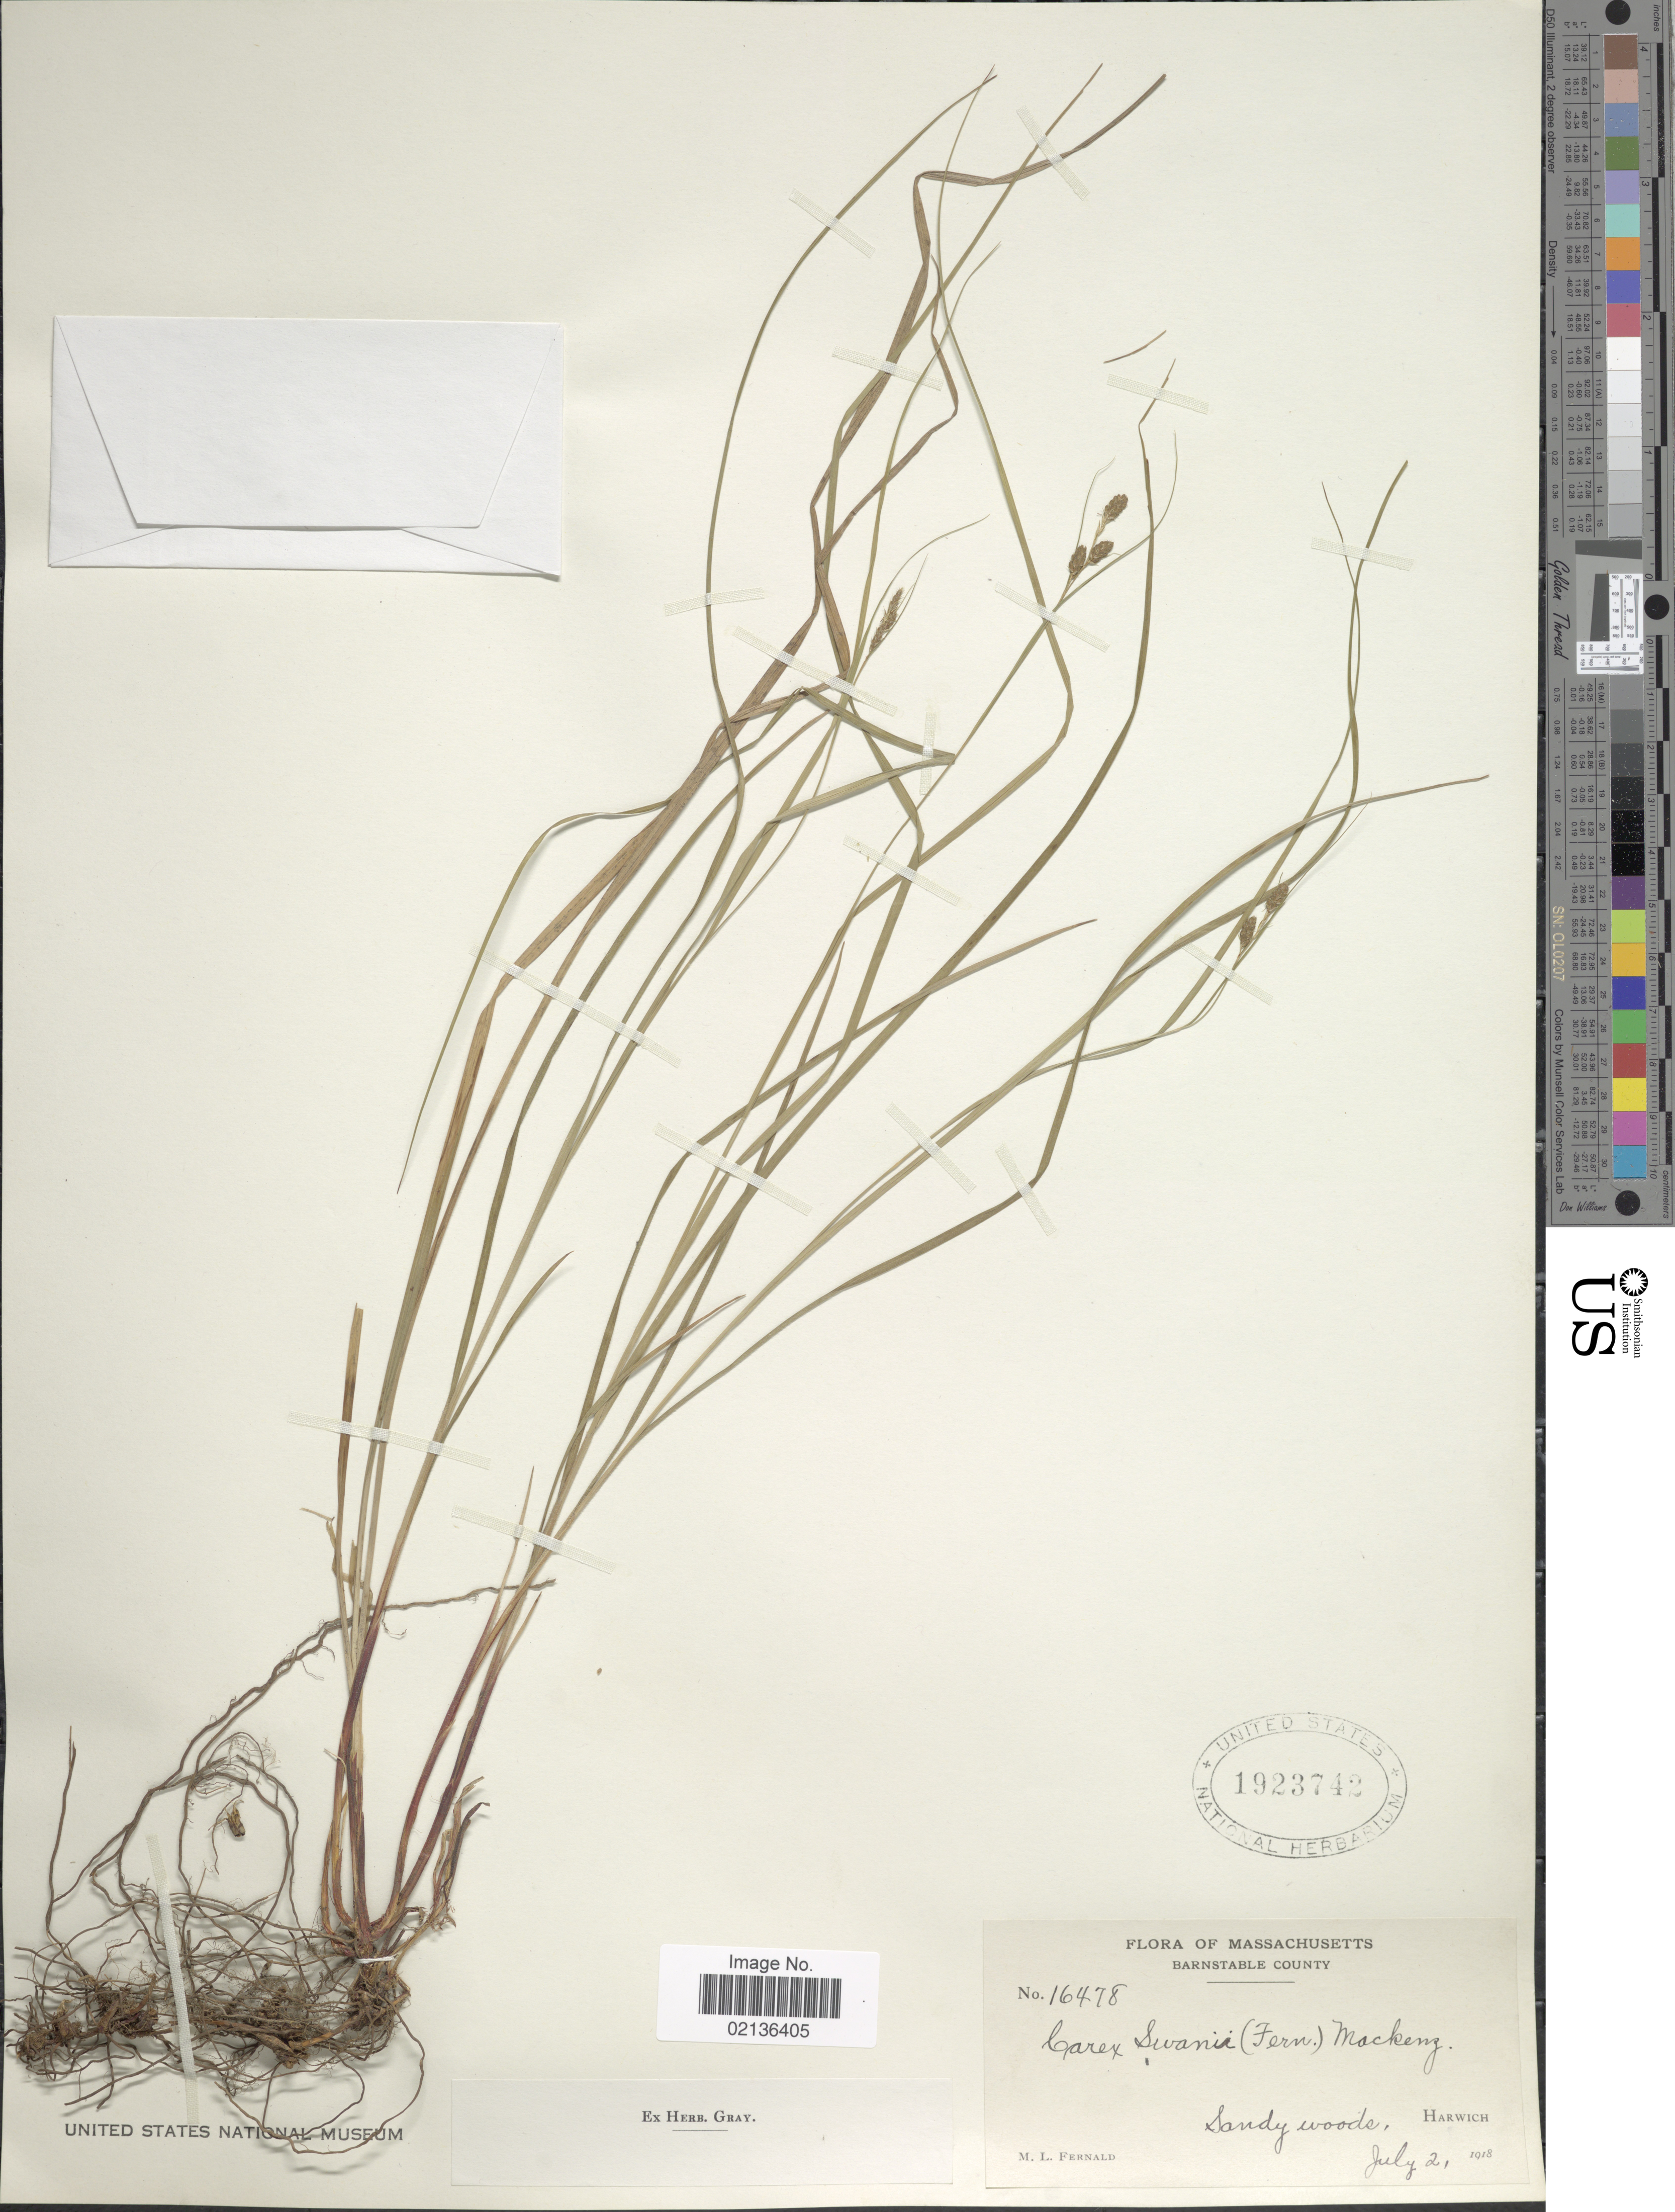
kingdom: Plantae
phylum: Tracheophyta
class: Liliopsida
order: Poales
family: Cyperaceae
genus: Carex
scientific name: Carex swanii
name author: (Fernald) Mack.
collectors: M. L. Fernald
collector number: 16478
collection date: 1918-07-02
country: United States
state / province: Massachusetts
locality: Barnstable County, Sandy woods, Harwich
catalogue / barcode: US 1923742